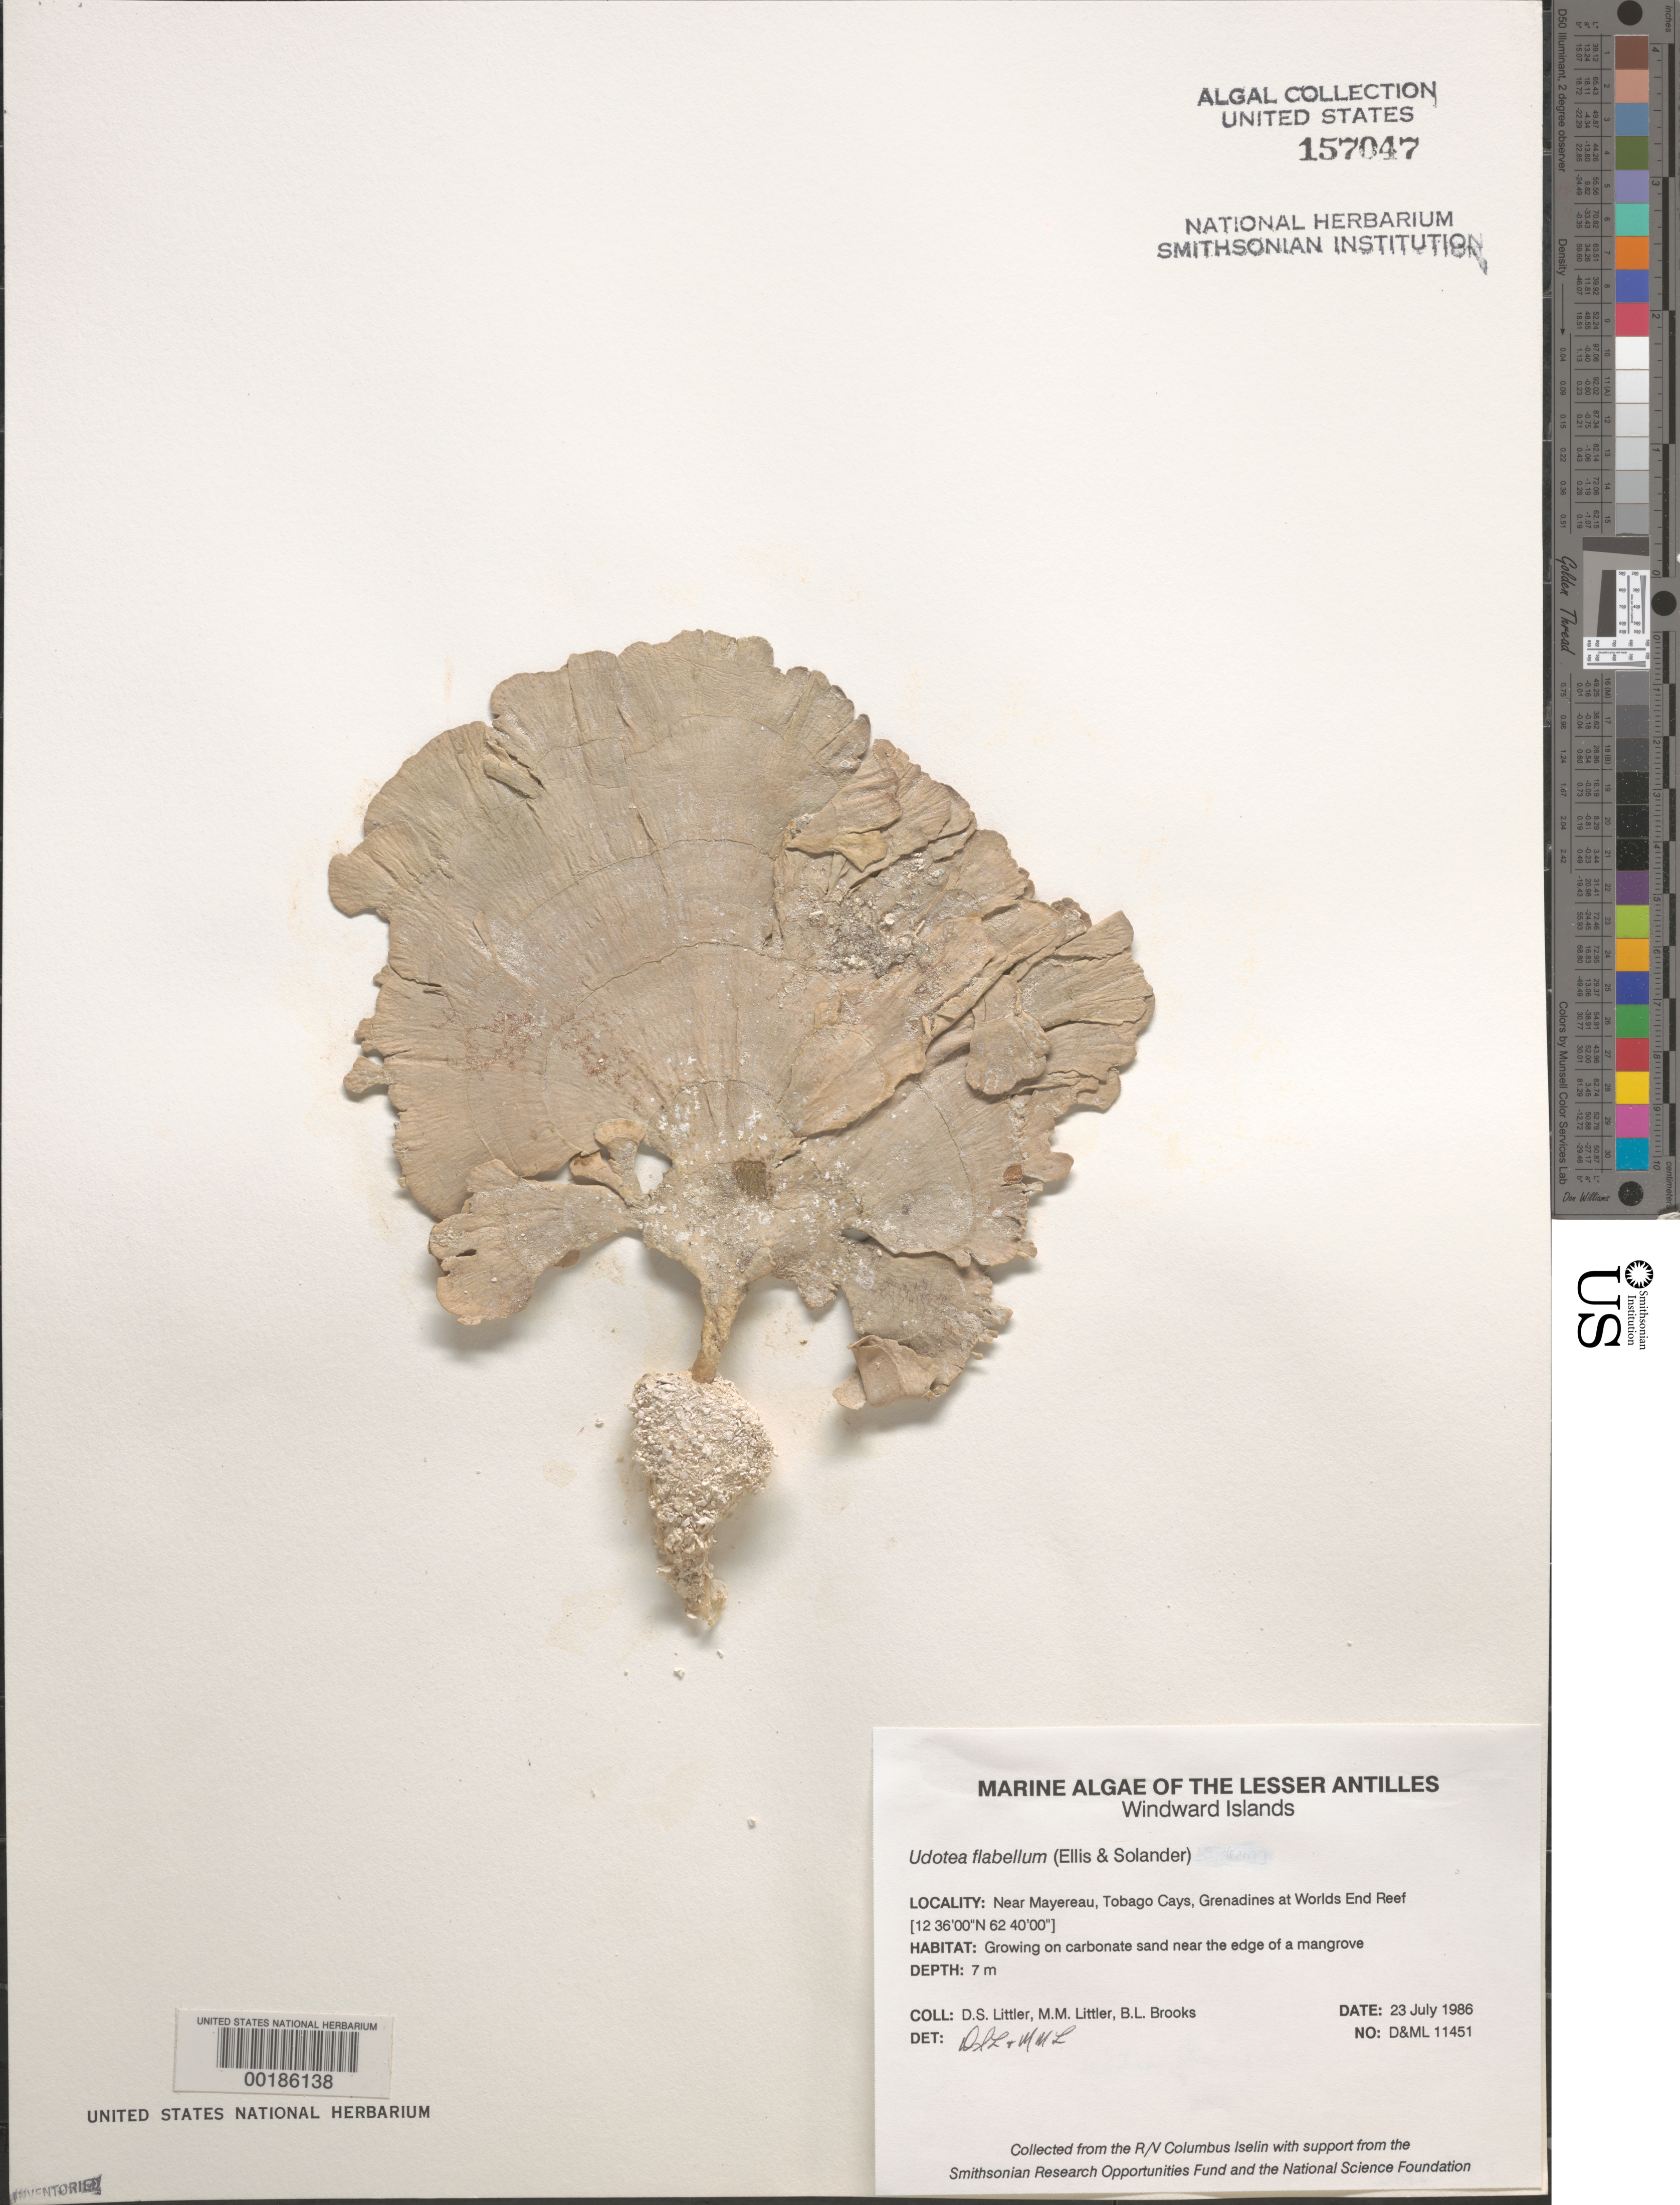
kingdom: Plantae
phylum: Chlorophyta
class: Ulvophyceae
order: Bryopsidales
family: Udoteaceae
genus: Udotea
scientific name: Udotea flabellum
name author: (J. Ellis & Sol.) M. Howe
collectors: D. S. Littler, M. M. Littler & B. Brooks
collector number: D&ML11451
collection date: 1986-07-23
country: St. Vincent - Grenadines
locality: The Lesser Antilles. Windward Islands. Near Mayereau, Tobago Cays, Grenadines at Worlds End Reef.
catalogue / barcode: US 157047